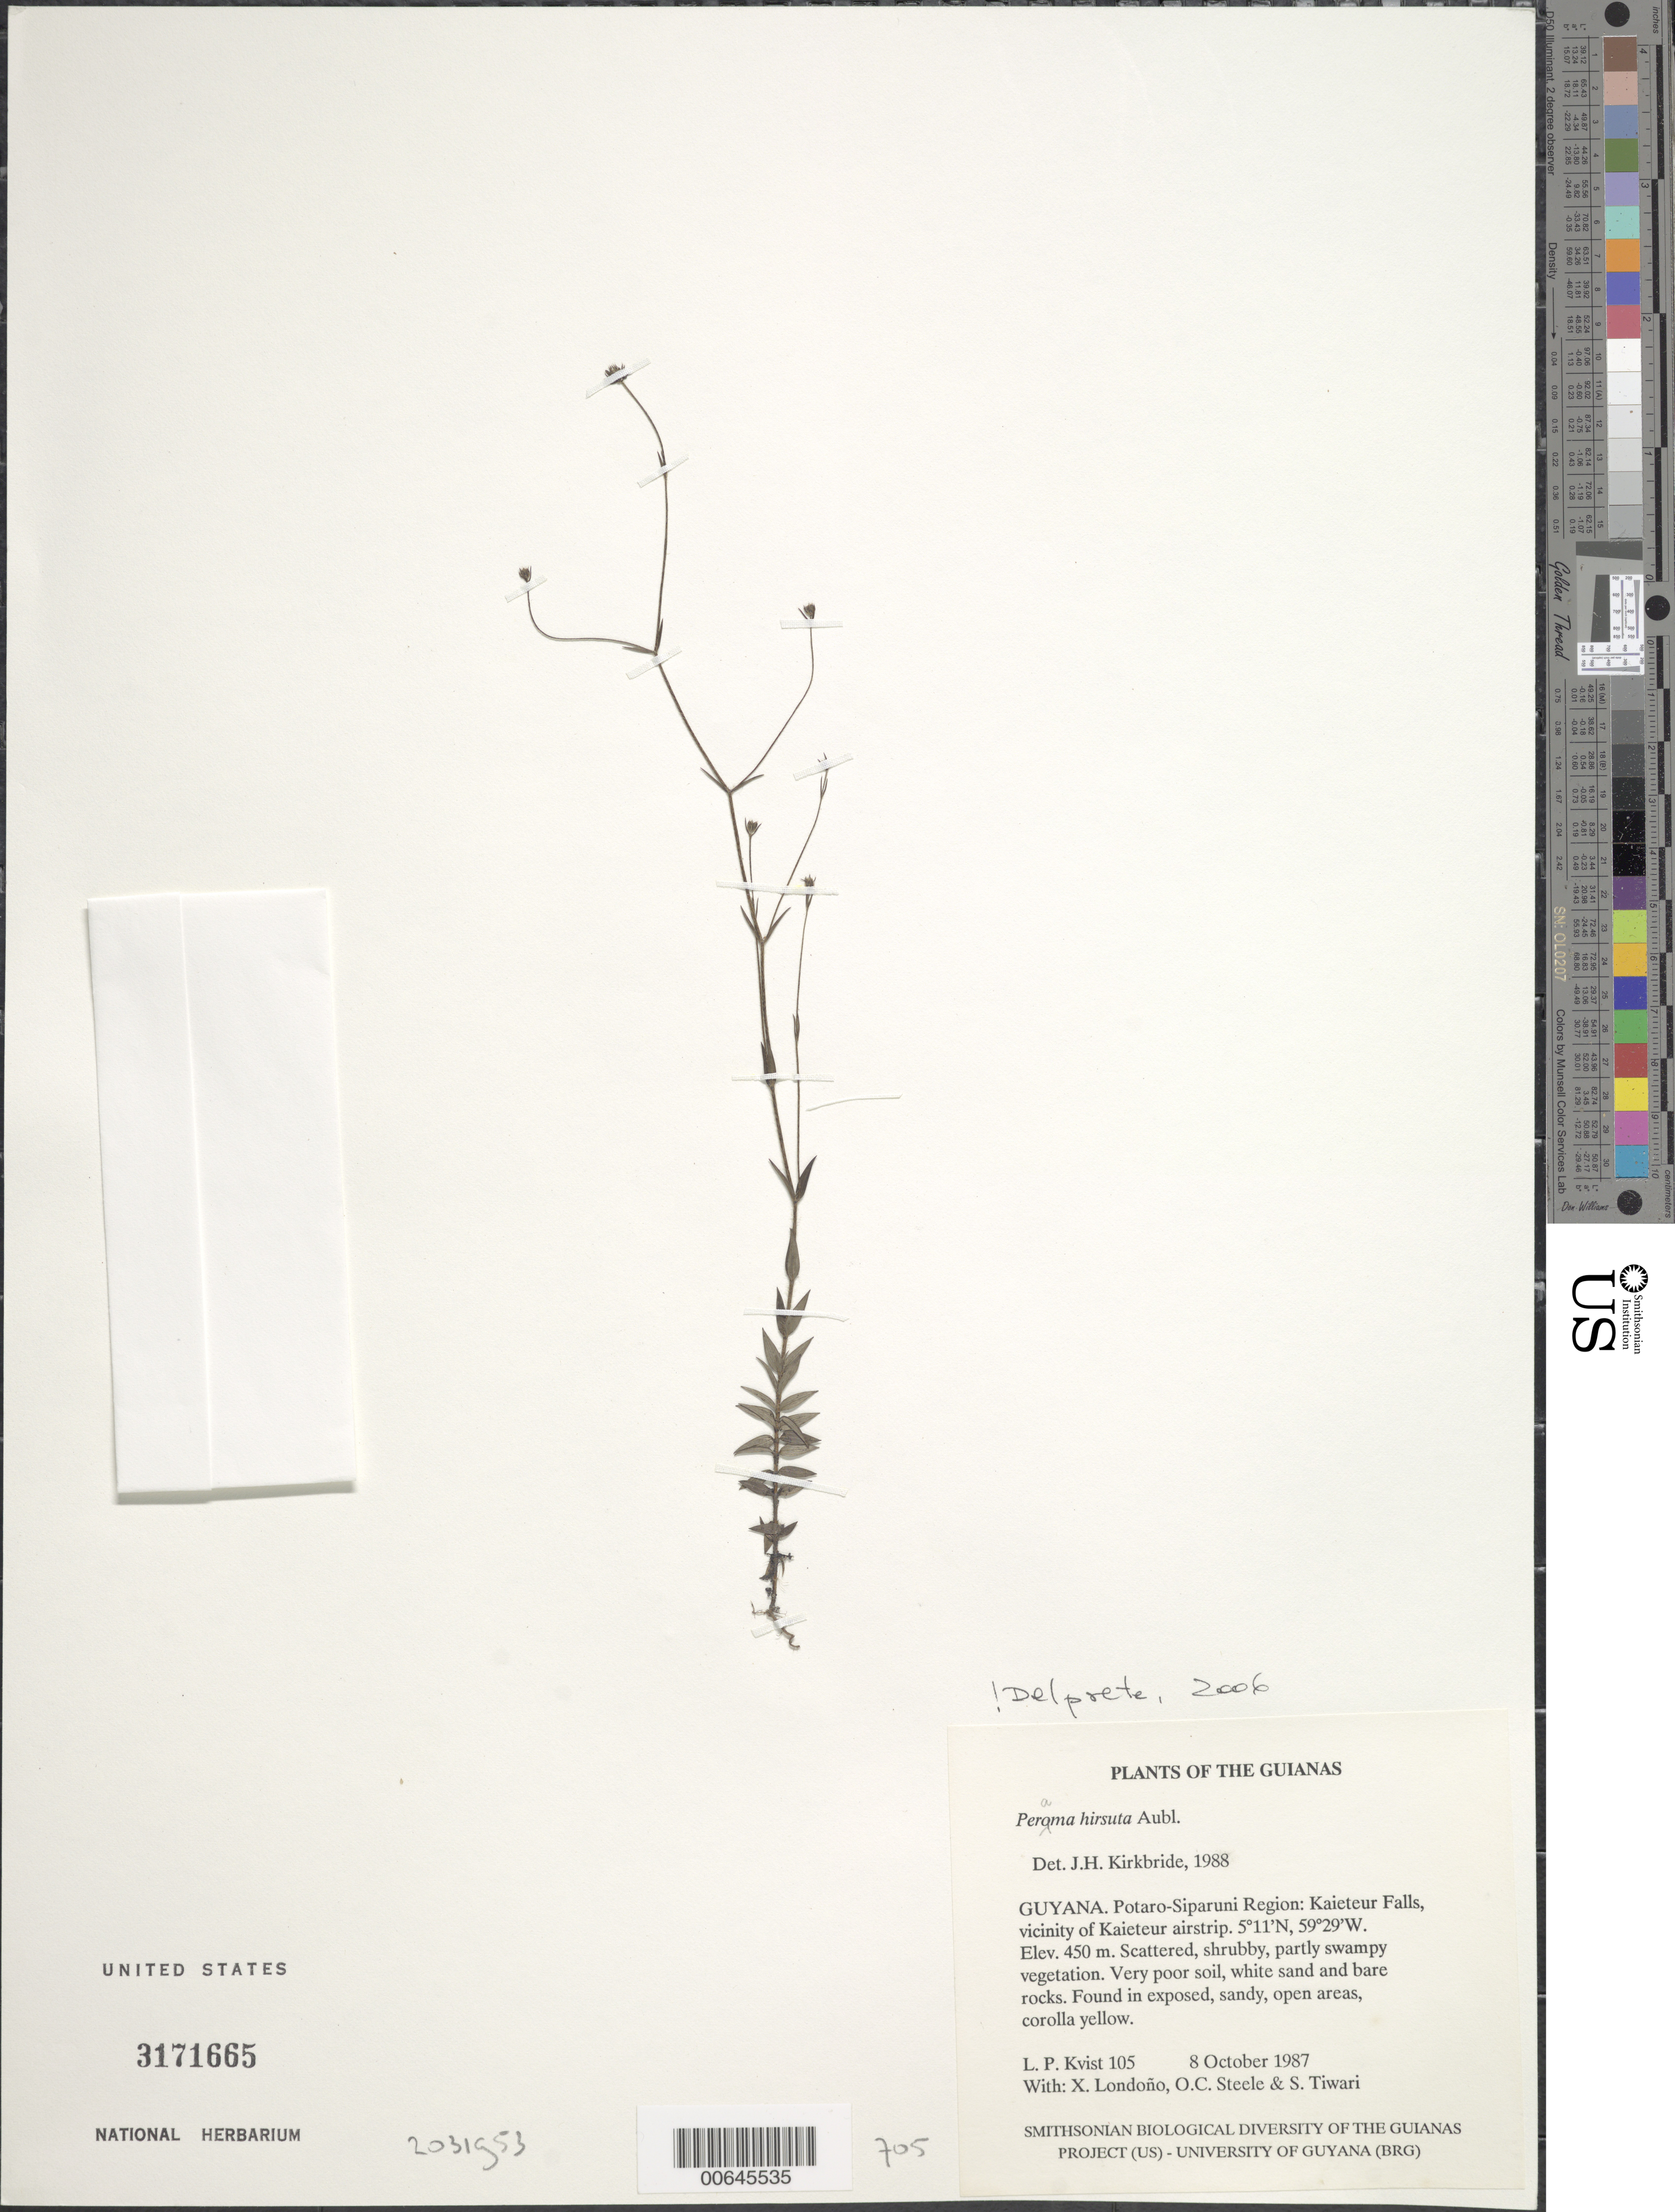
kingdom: Plantae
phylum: Tracheophyta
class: Magnoliopsida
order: Gentianales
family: Rubiaceae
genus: Perama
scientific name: Perama hirsuta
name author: Aubl.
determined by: Delprete, P. G., Herb. de Guyane Cay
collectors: L. P. Kvist, X. Londoño, O. C. Steele & S. Tiwari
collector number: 105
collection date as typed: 8 October 1987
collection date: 1987-10-08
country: Guyana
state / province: Potaro-Siparuni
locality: Kaieteur Falls, vicinity of Kaieteur airstrip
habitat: Scattered, shrubby, partly swampy vegetation. Very poor soil, white sand and bare rocks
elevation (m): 450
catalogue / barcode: US 3171665